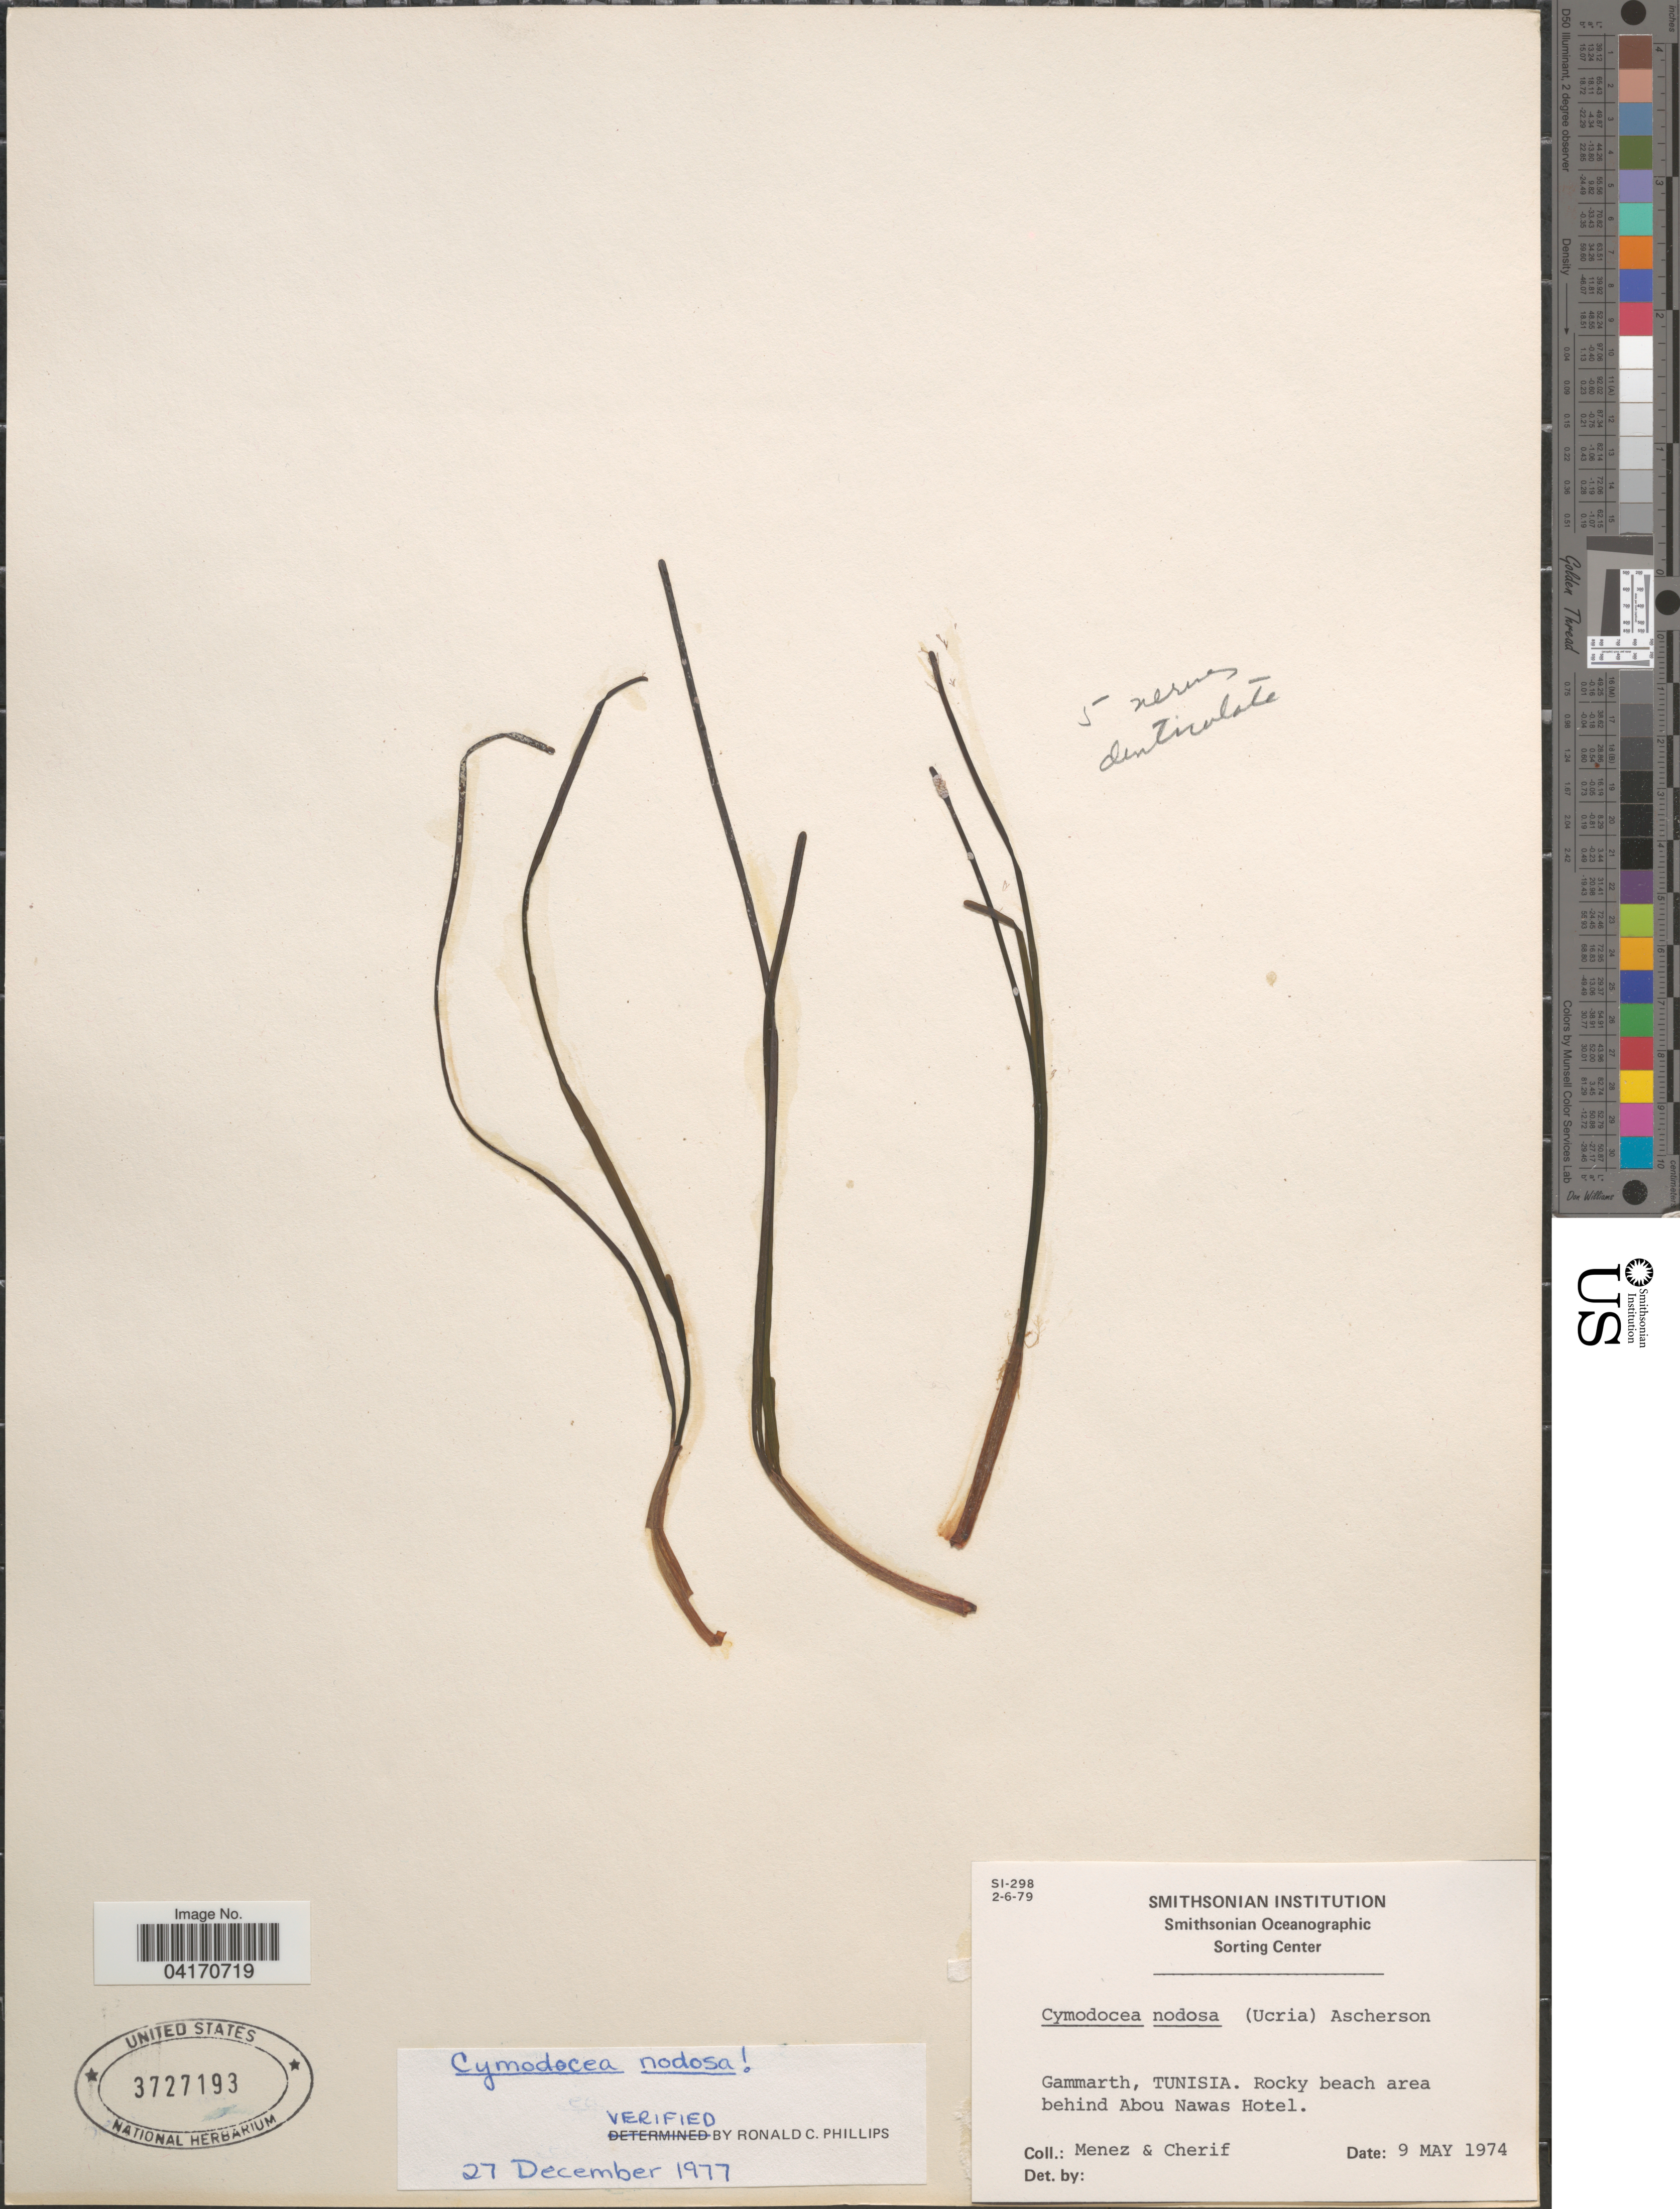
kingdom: Plantae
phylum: Tracheophyta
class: Liliopsida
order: Alismatales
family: Cymodoceaceae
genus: Cymodocea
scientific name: Cymodocea nodosa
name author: Asch.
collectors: Menez & -. Cherif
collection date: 1974-05-09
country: Tunisia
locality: Gammarth. Rocky beach area behind Abou Nawas Hotel.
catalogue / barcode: US 3727193